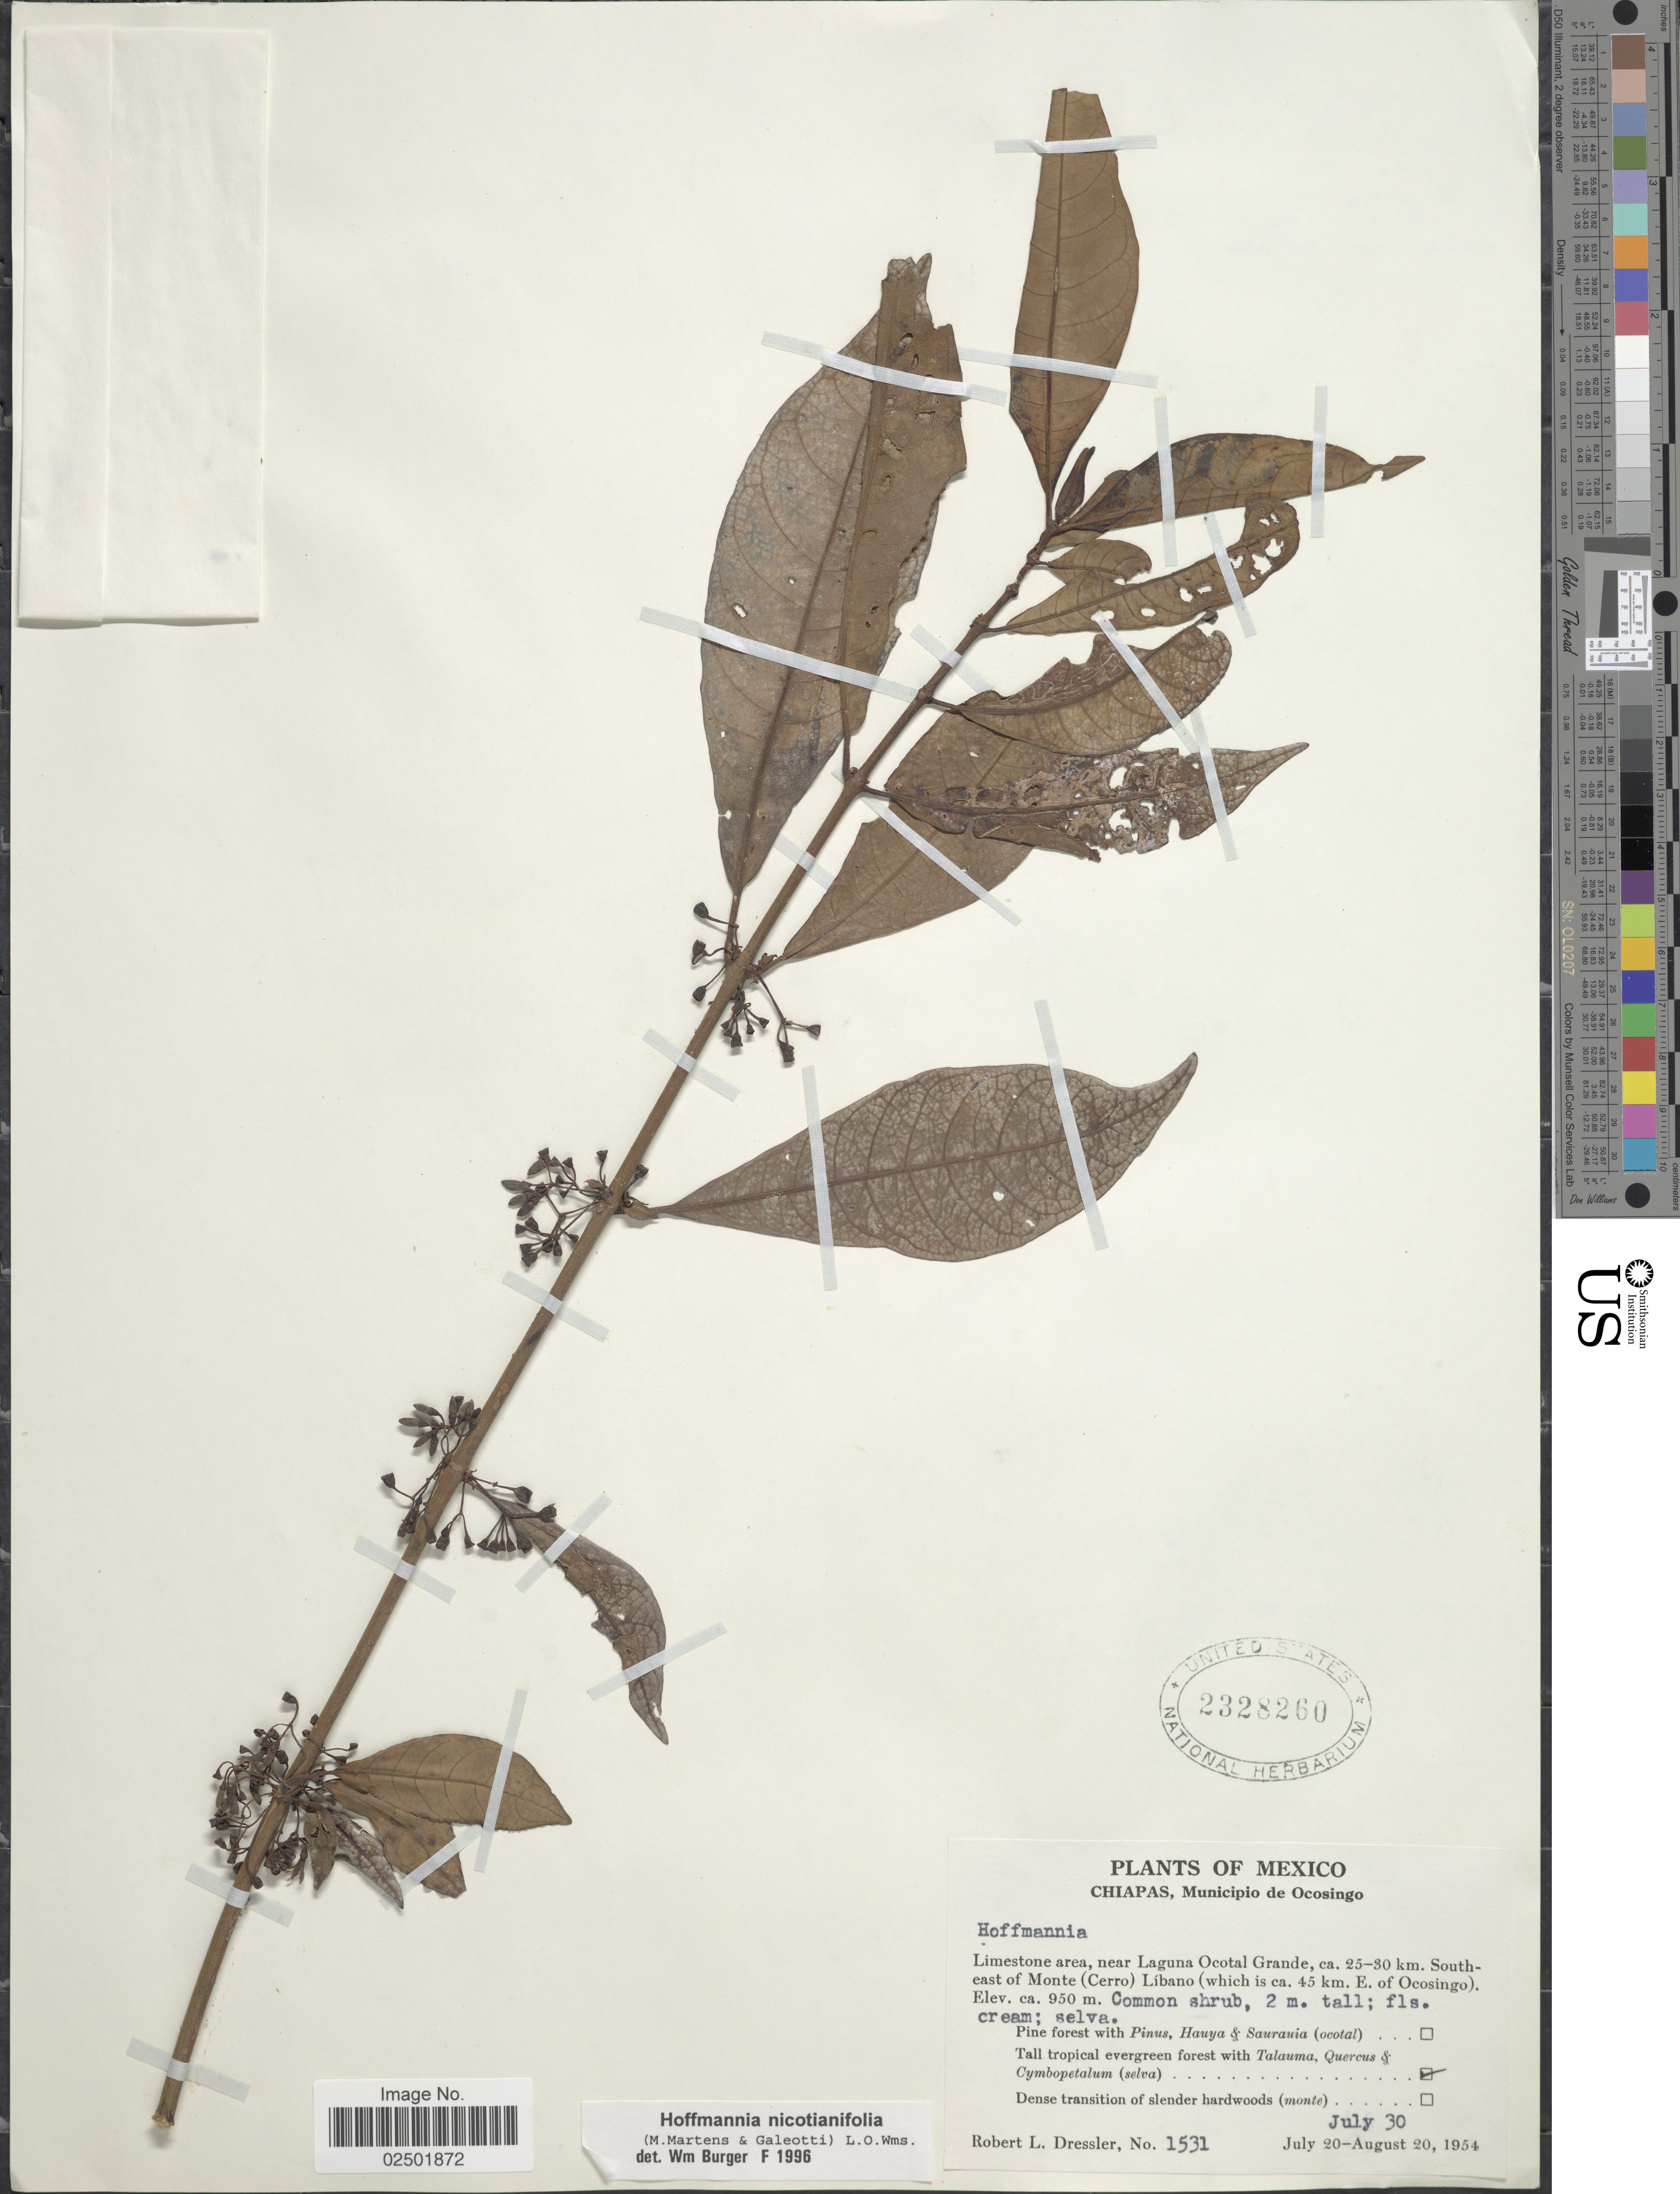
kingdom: Plantae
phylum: Tracheophyta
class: Magnoliopsida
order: Gentianales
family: Rubiaceae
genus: Hoffmannia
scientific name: Hoffmannia nicotianifolia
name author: (M. Martens & Galeoti) L.O. Williams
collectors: R. Dressler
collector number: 1531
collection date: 1954-07-30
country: Mexico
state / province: Chiapas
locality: Municipio de Ocosingo, Limestone area, near Laguna Ocotal Grande, ca. 25-30 km. Southeast of Monte (Cerro) Líbano (which is ca. 45 km E of Ocosingo), Tall tropical evergreen forest with Talauma, Quercus & Cymbopetalum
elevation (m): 950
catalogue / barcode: US 2328260